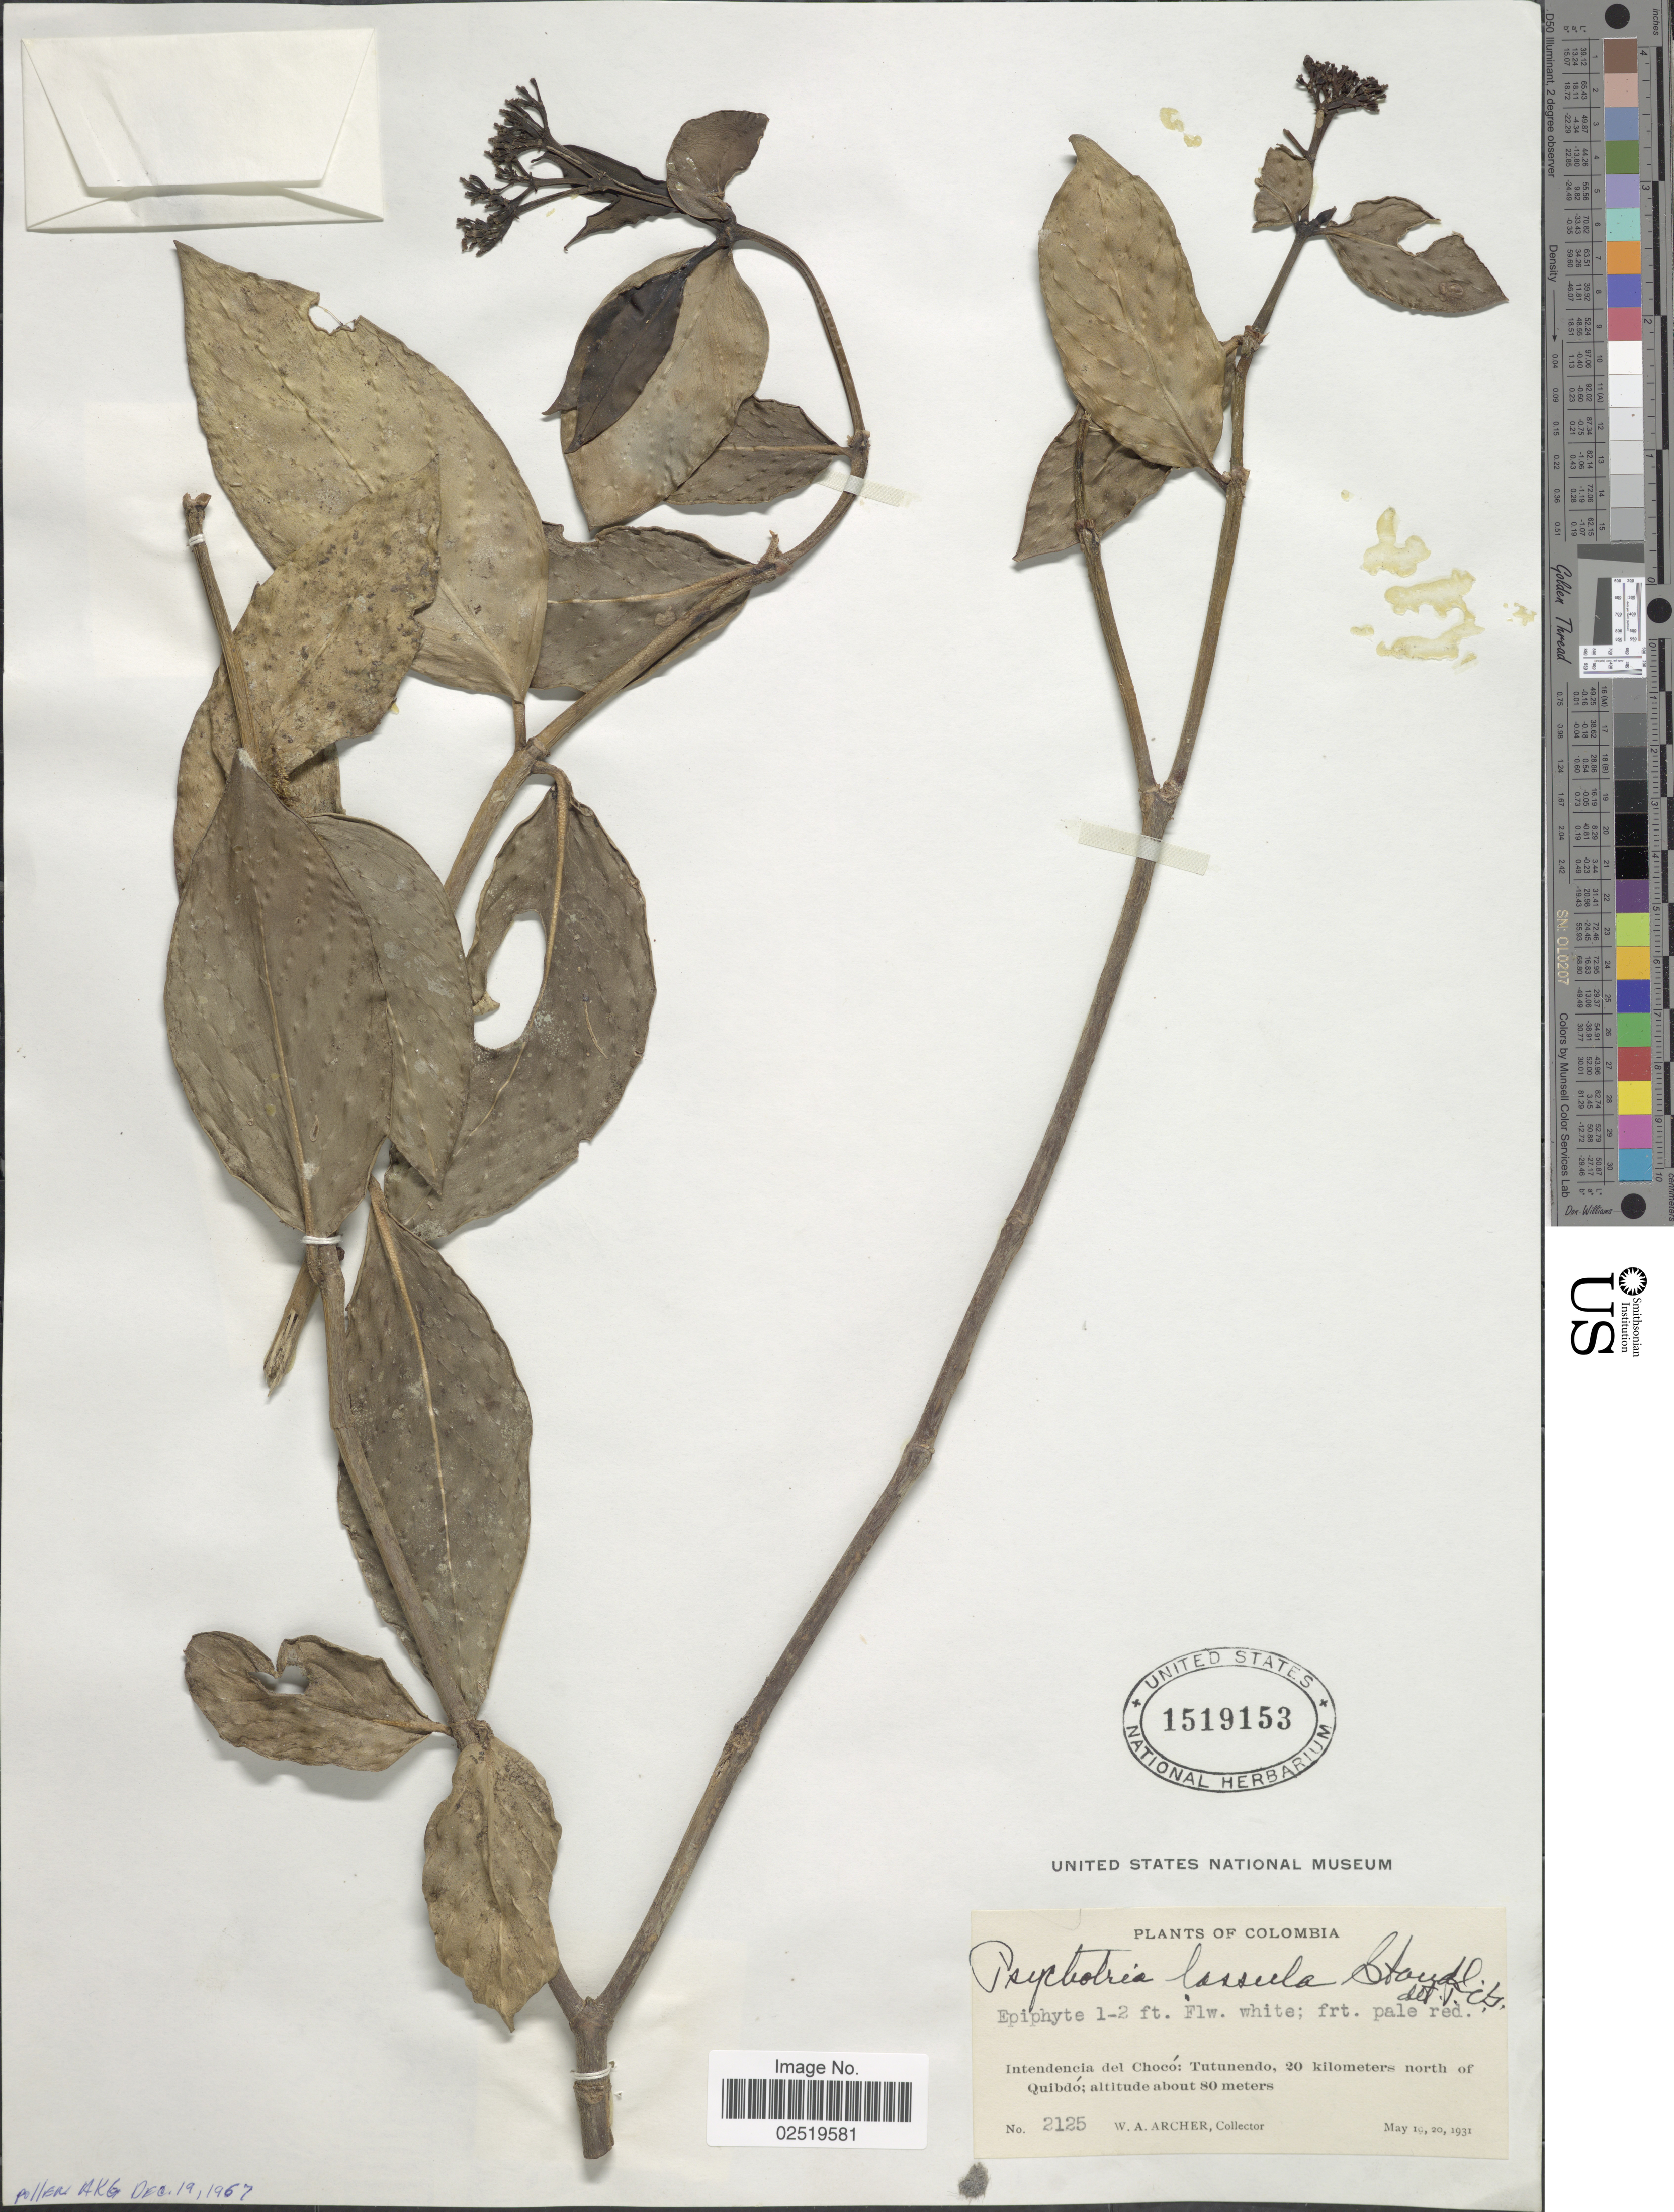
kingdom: Plantae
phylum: Tracheophyta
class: Magnoliopsida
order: Gentianales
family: Rubiaceae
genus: Psychotria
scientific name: Psychotria lassula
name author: Standl.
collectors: W. A. Archer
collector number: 2125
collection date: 1931-05-19/1931-05-20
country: Colombia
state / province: Chocó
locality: Intendencia del Choco: Tutunendo, 20 kilometers north of Quibdo.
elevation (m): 80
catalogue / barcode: US 1519153